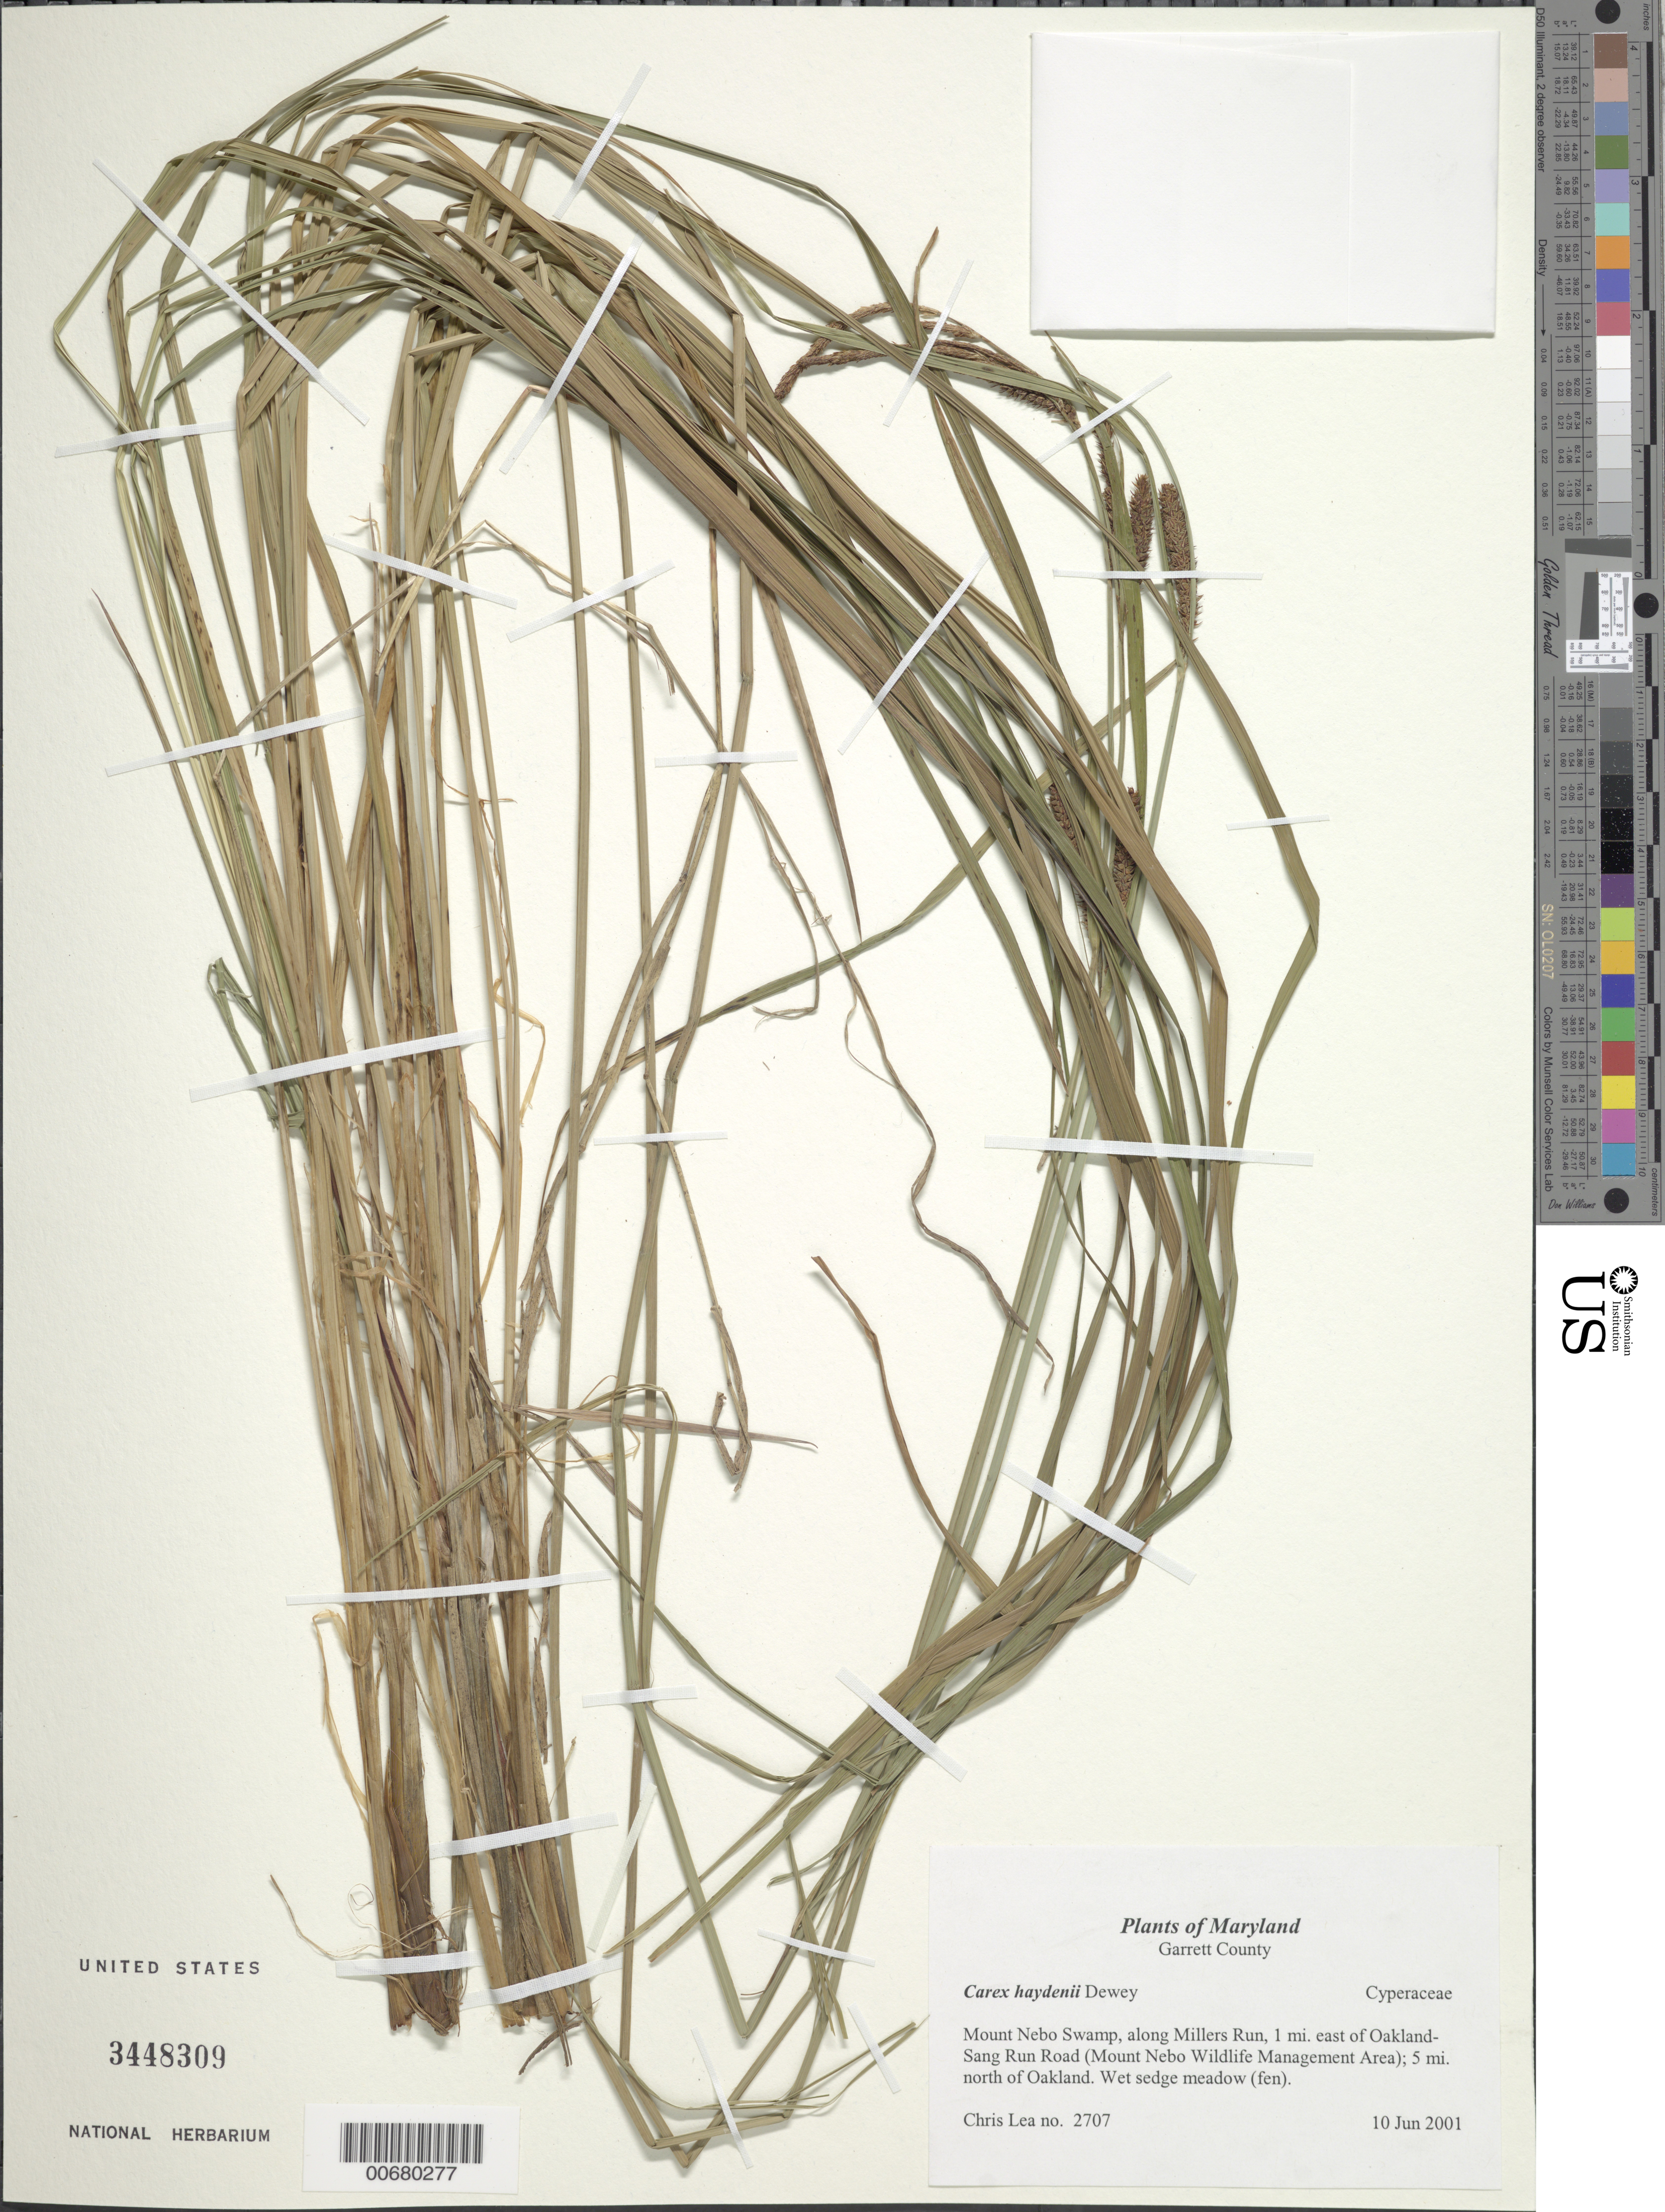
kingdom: Plantae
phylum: Tracheophyta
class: Liliopsida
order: Poales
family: Cyperaceae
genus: Carex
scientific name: Carex haydenii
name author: Dewey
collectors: C. Lea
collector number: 2707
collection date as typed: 10 Jun 2001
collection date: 2001-06-10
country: United States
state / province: Maryland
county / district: Garrett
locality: Mount Nebo Swamp, along Millers Run, 1 mi. east of Oakland-Sang Run Road (Mount Nebo Wildlife Management Area); 5 mi. north of Oakland.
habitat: Wet sedge meadow (fen).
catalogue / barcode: US 3448309